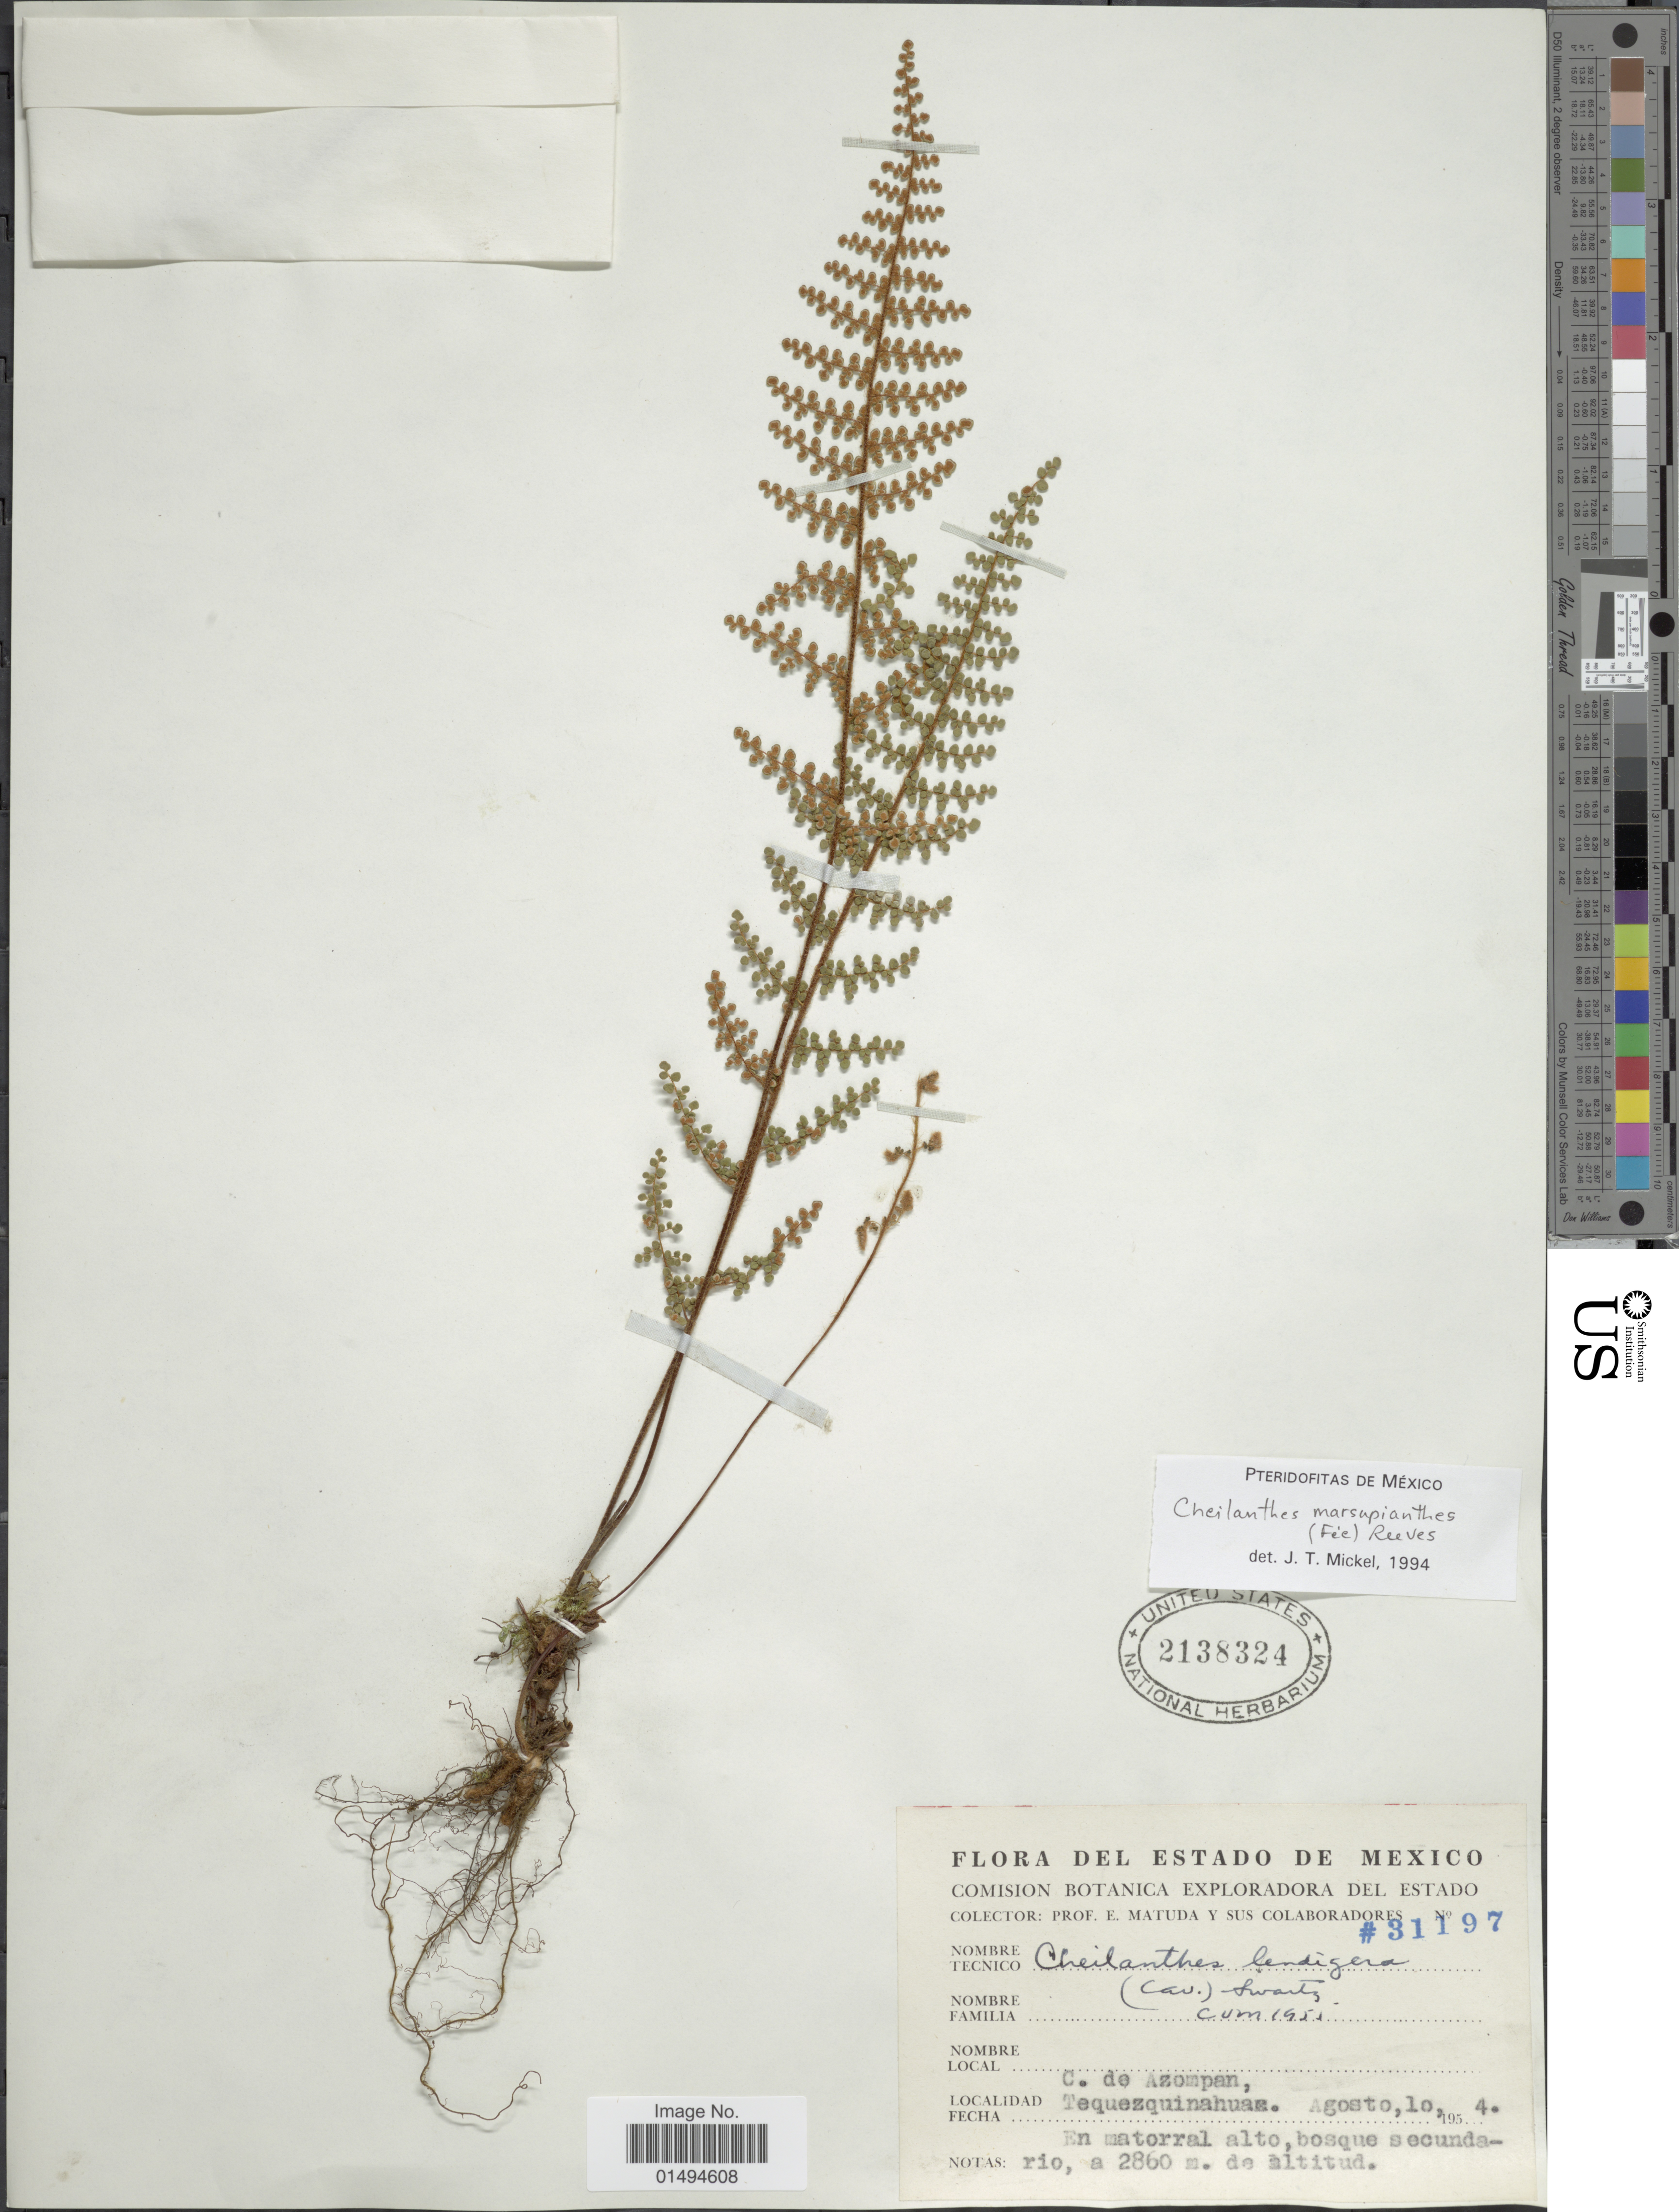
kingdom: Plantae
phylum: Tracheophyta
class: Polypodiopsida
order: Polypodiales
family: Pteridaceae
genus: Myriopteris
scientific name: Myriopteris marsupianthes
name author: Fée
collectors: E. Matuda & Sus Colaboradores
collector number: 31197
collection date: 1954-08-10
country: Mexico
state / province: México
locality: C. de Azompan, Tequezquinahuaz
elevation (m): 2860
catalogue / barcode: US 2138324